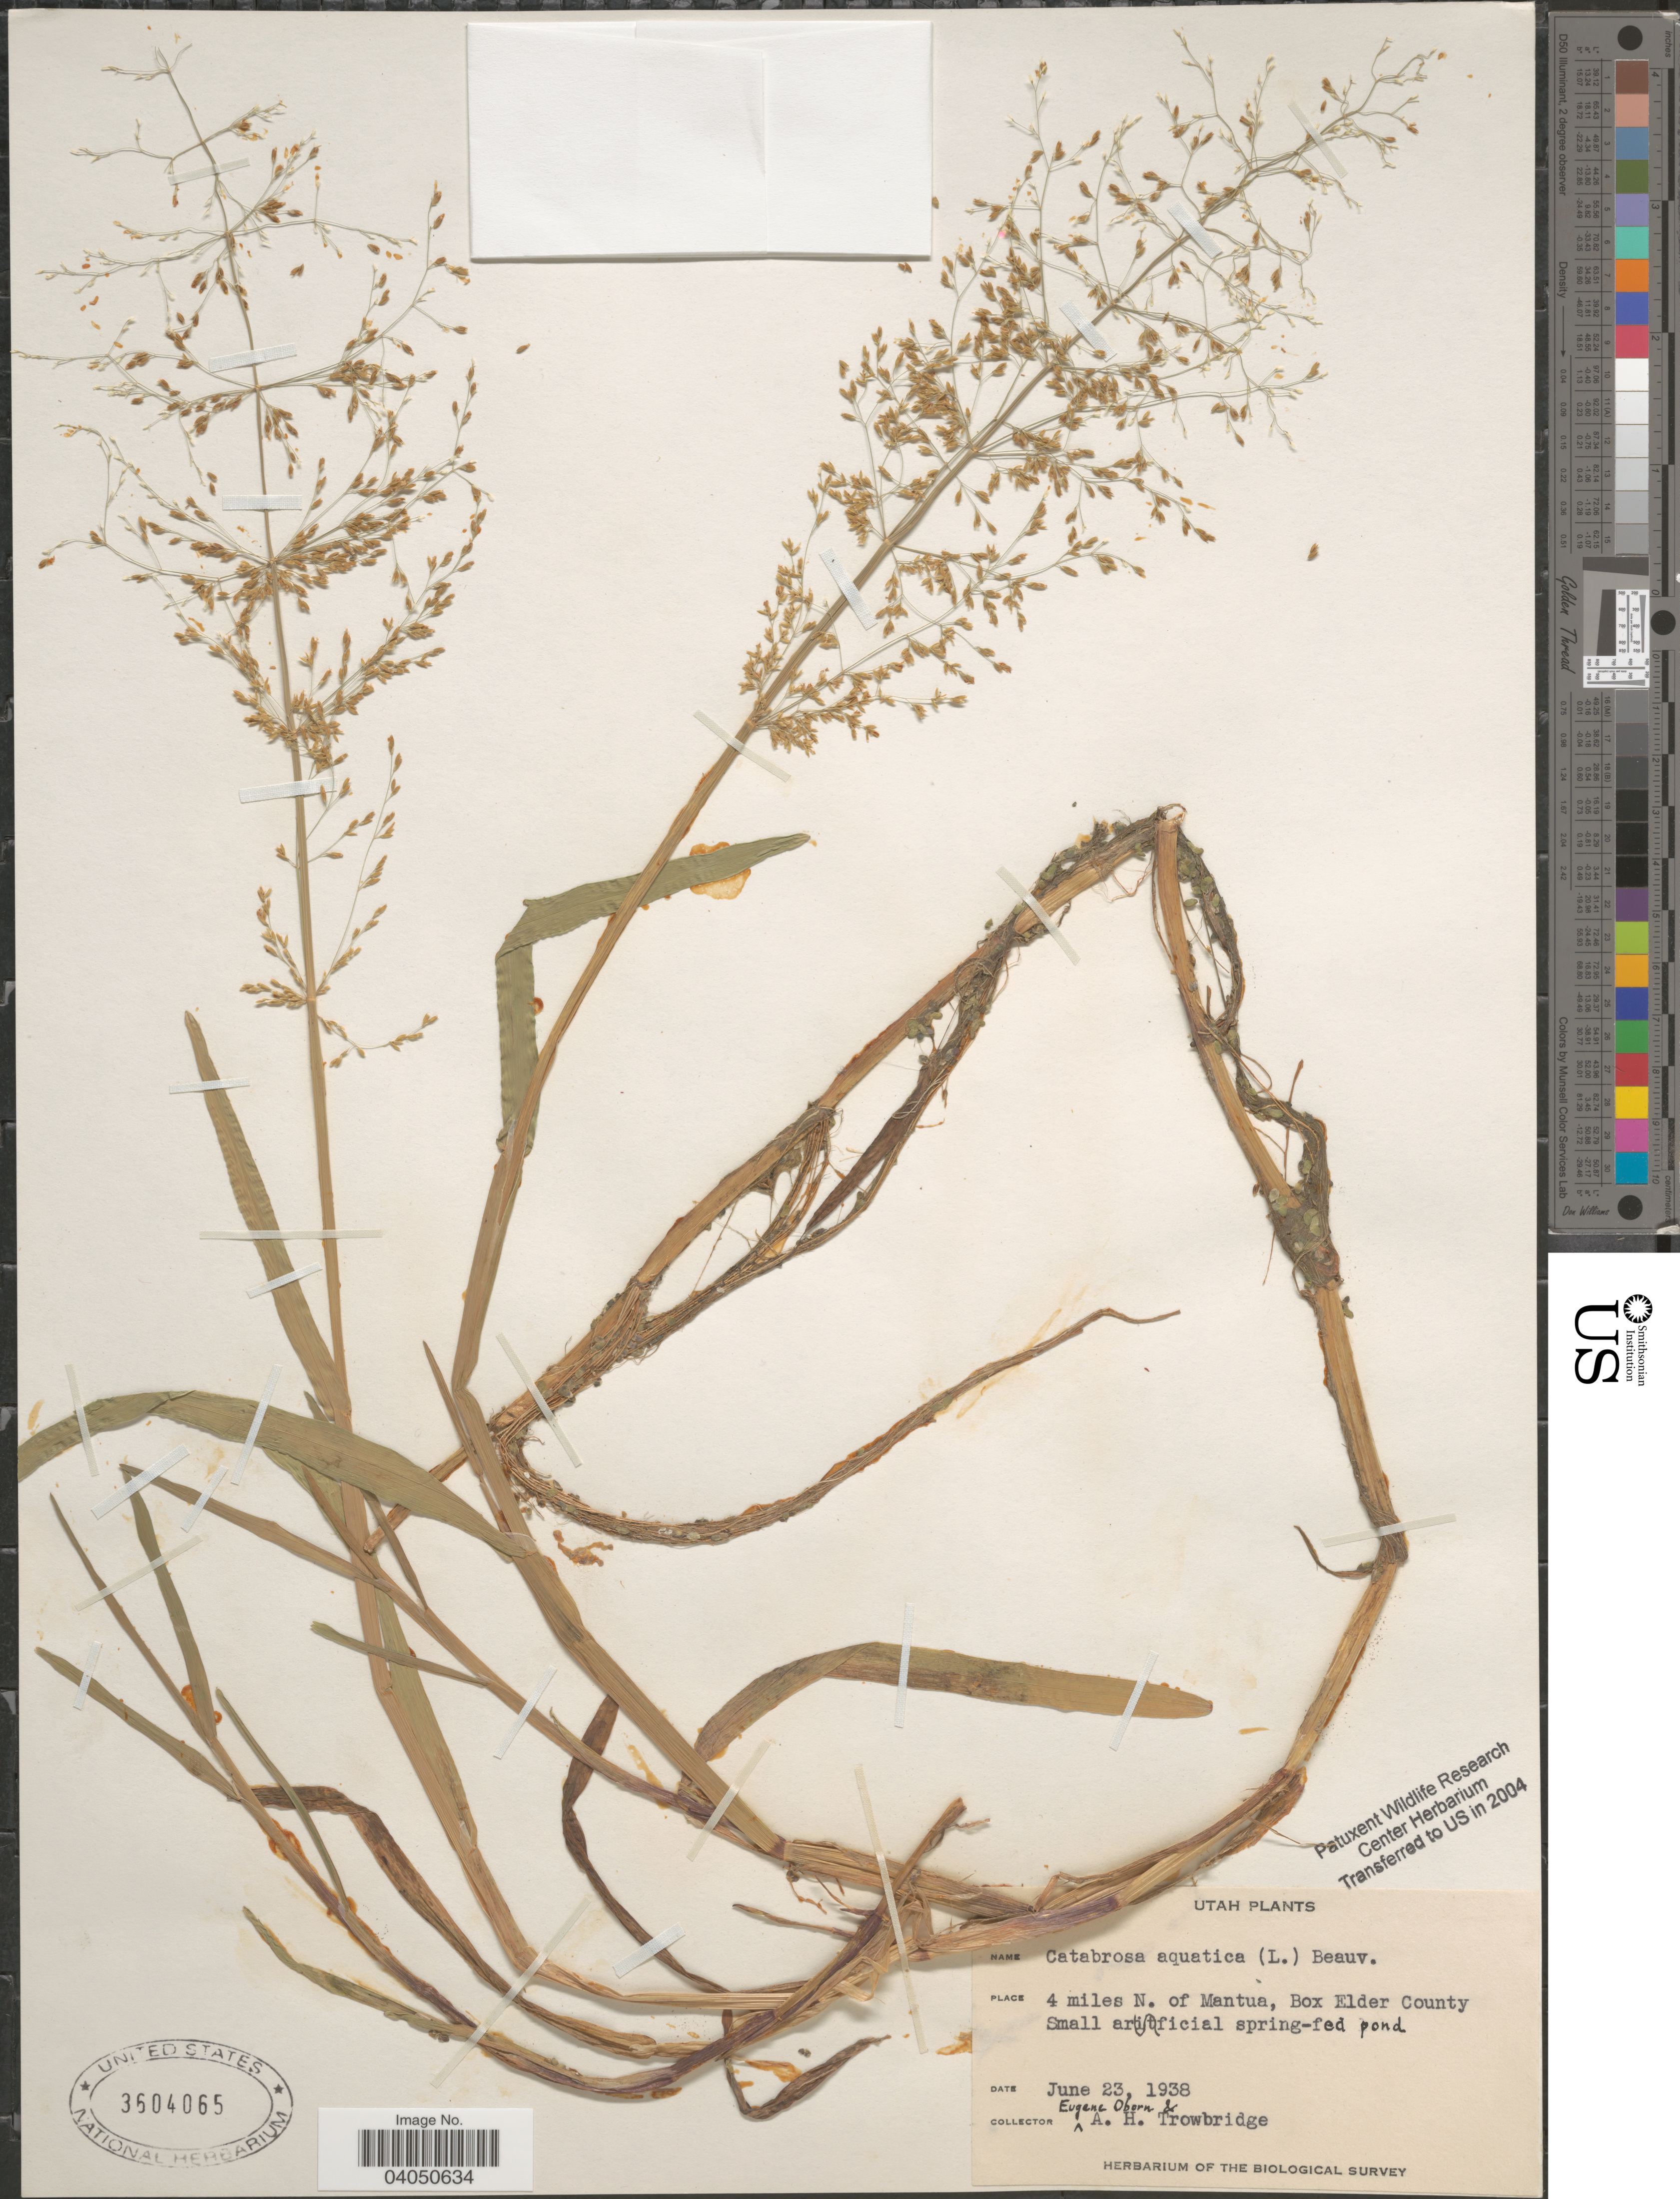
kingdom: Plantae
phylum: Tracheophyta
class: Liliopsida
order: Poales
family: Poaceae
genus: Catabrosa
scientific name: Catabrosa aquatica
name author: (L.) P. Beauv.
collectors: E. Oborn & A. H. Trowbridge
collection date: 1938-06-23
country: United States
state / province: Utah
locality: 4 miles N. of Mantua, Box Elder County.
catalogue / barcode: US 3604065